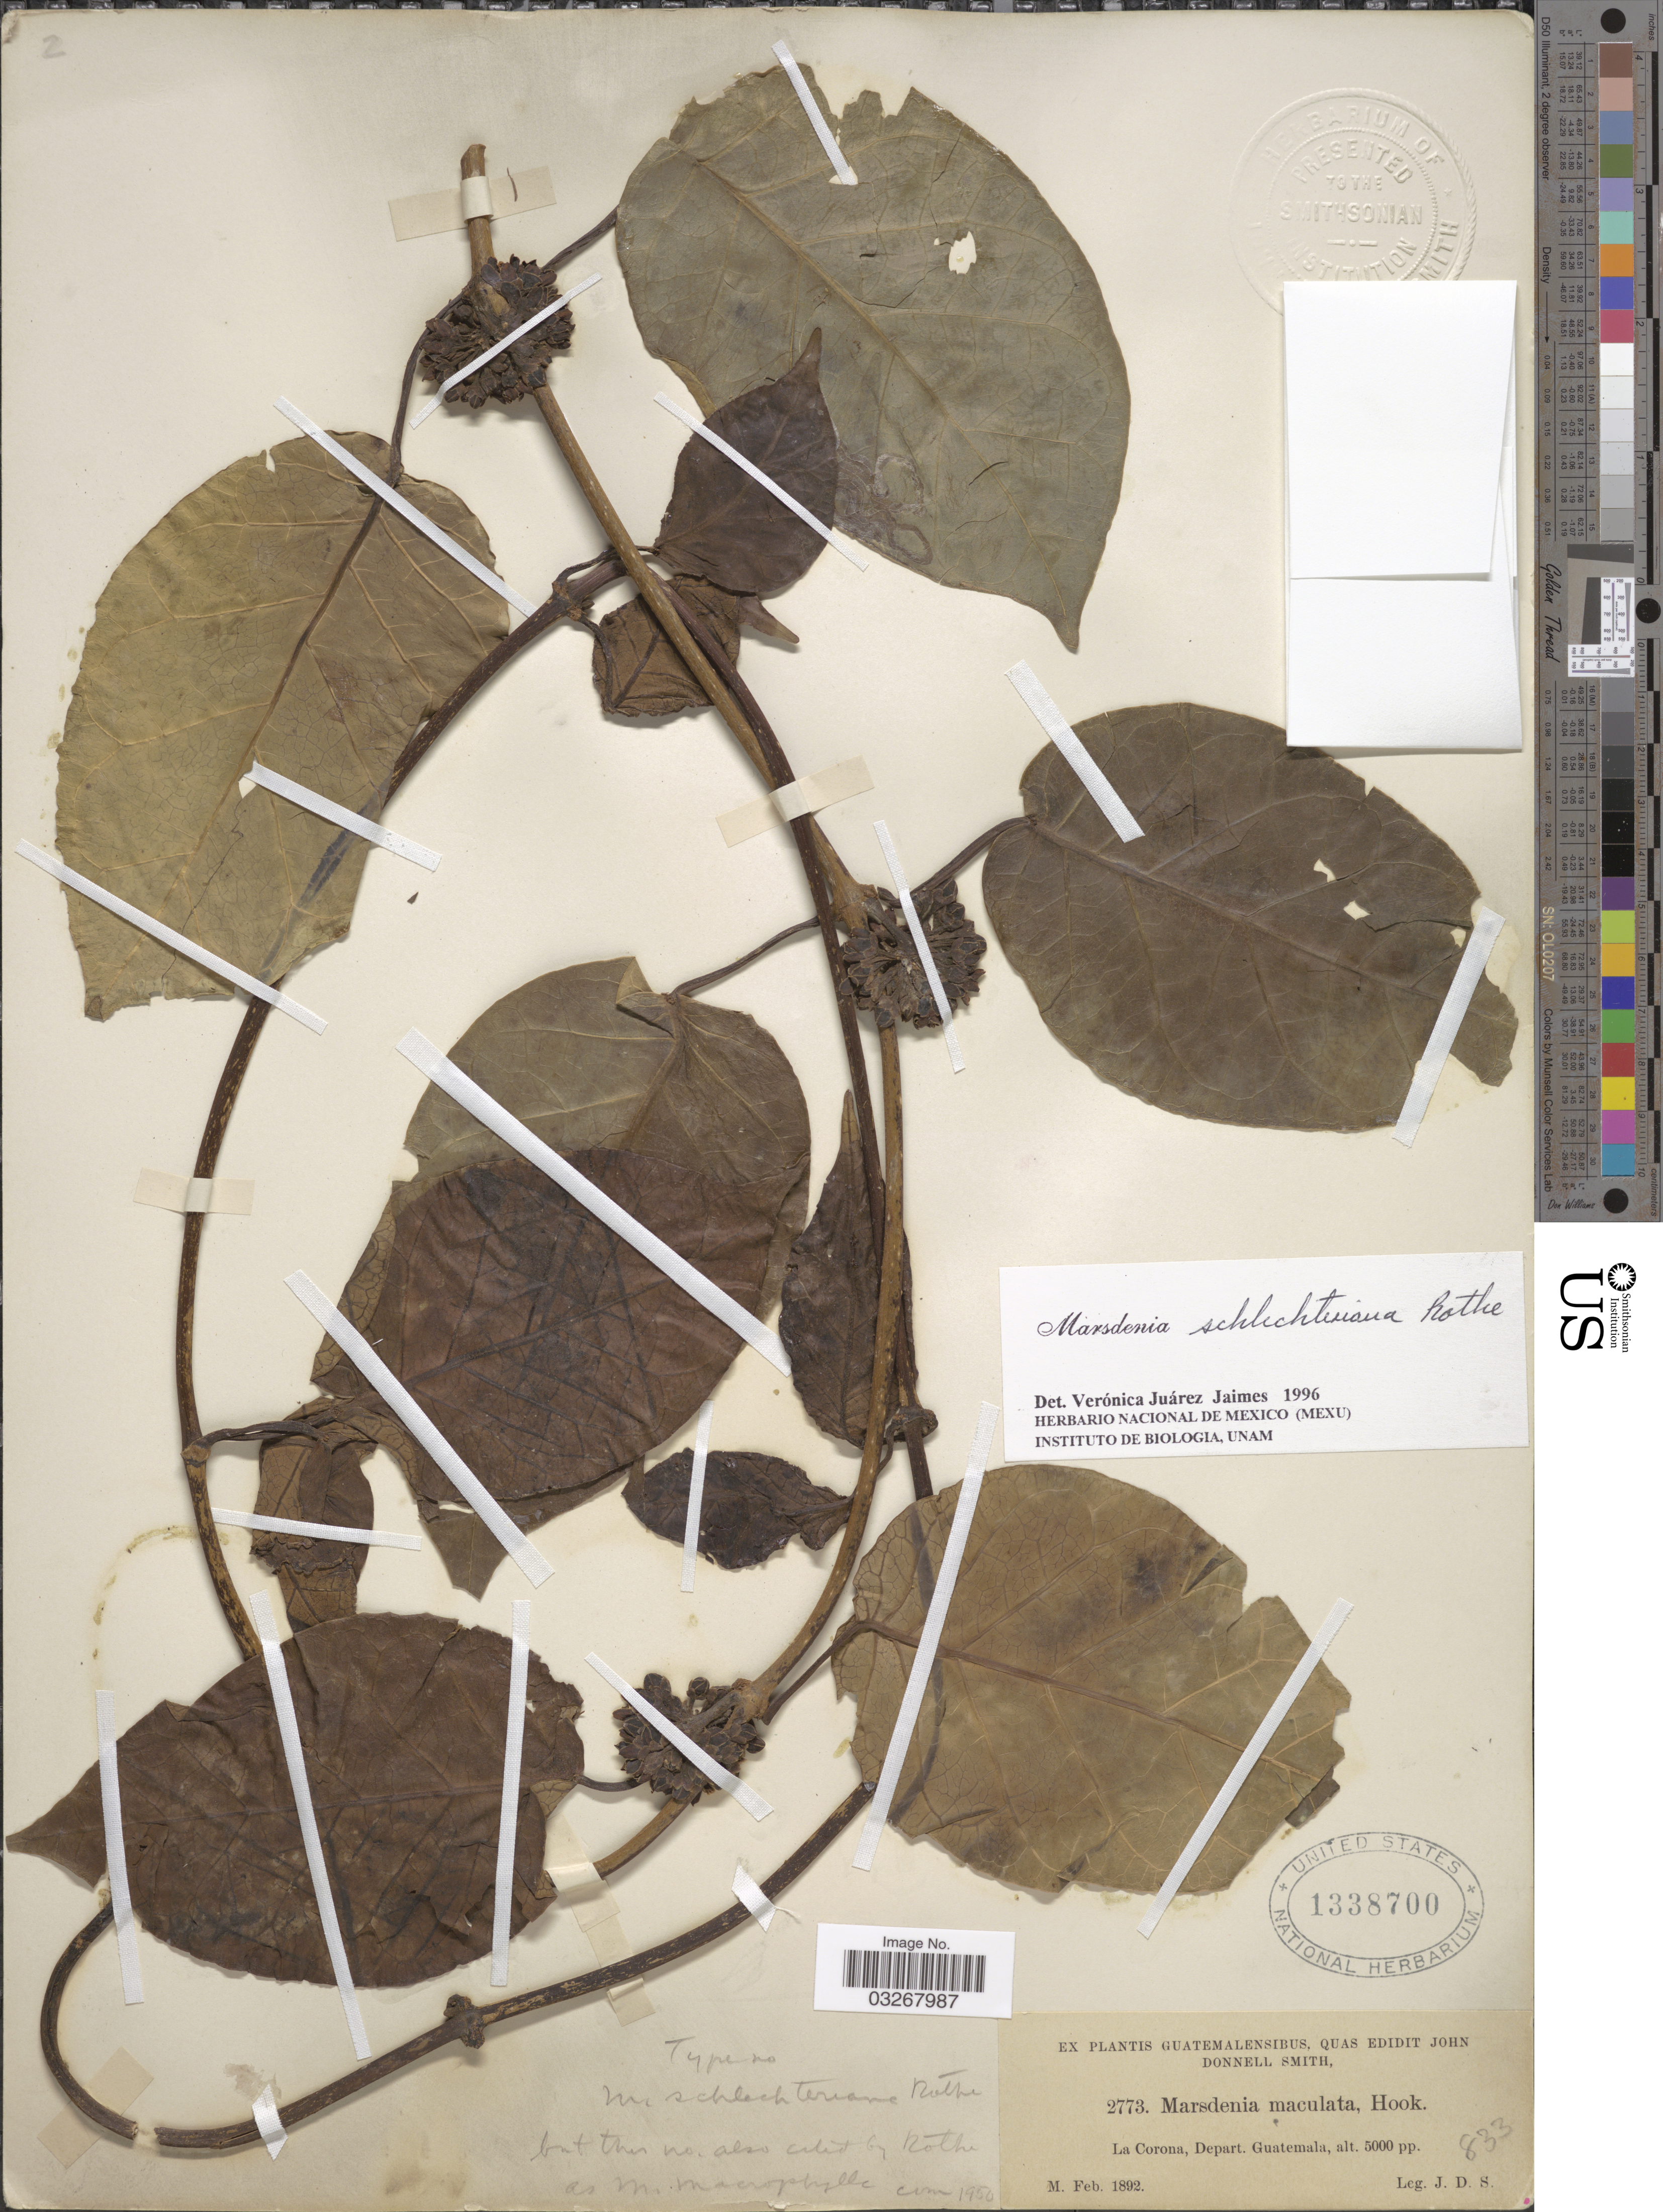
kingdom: Plantae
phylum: Tracheophyta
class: Magnoliopsida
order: Gentianales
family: Apocynaceae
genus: Marsdenia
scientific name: Marsdenia schlechteriana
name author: W. Rothe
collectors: J. Donnell Smith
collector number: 2773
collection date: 1892-02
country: Guatemala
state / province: Guatemala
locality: La Corona, Depart. Guatemala.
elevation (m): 1524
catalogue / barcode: US 1338700